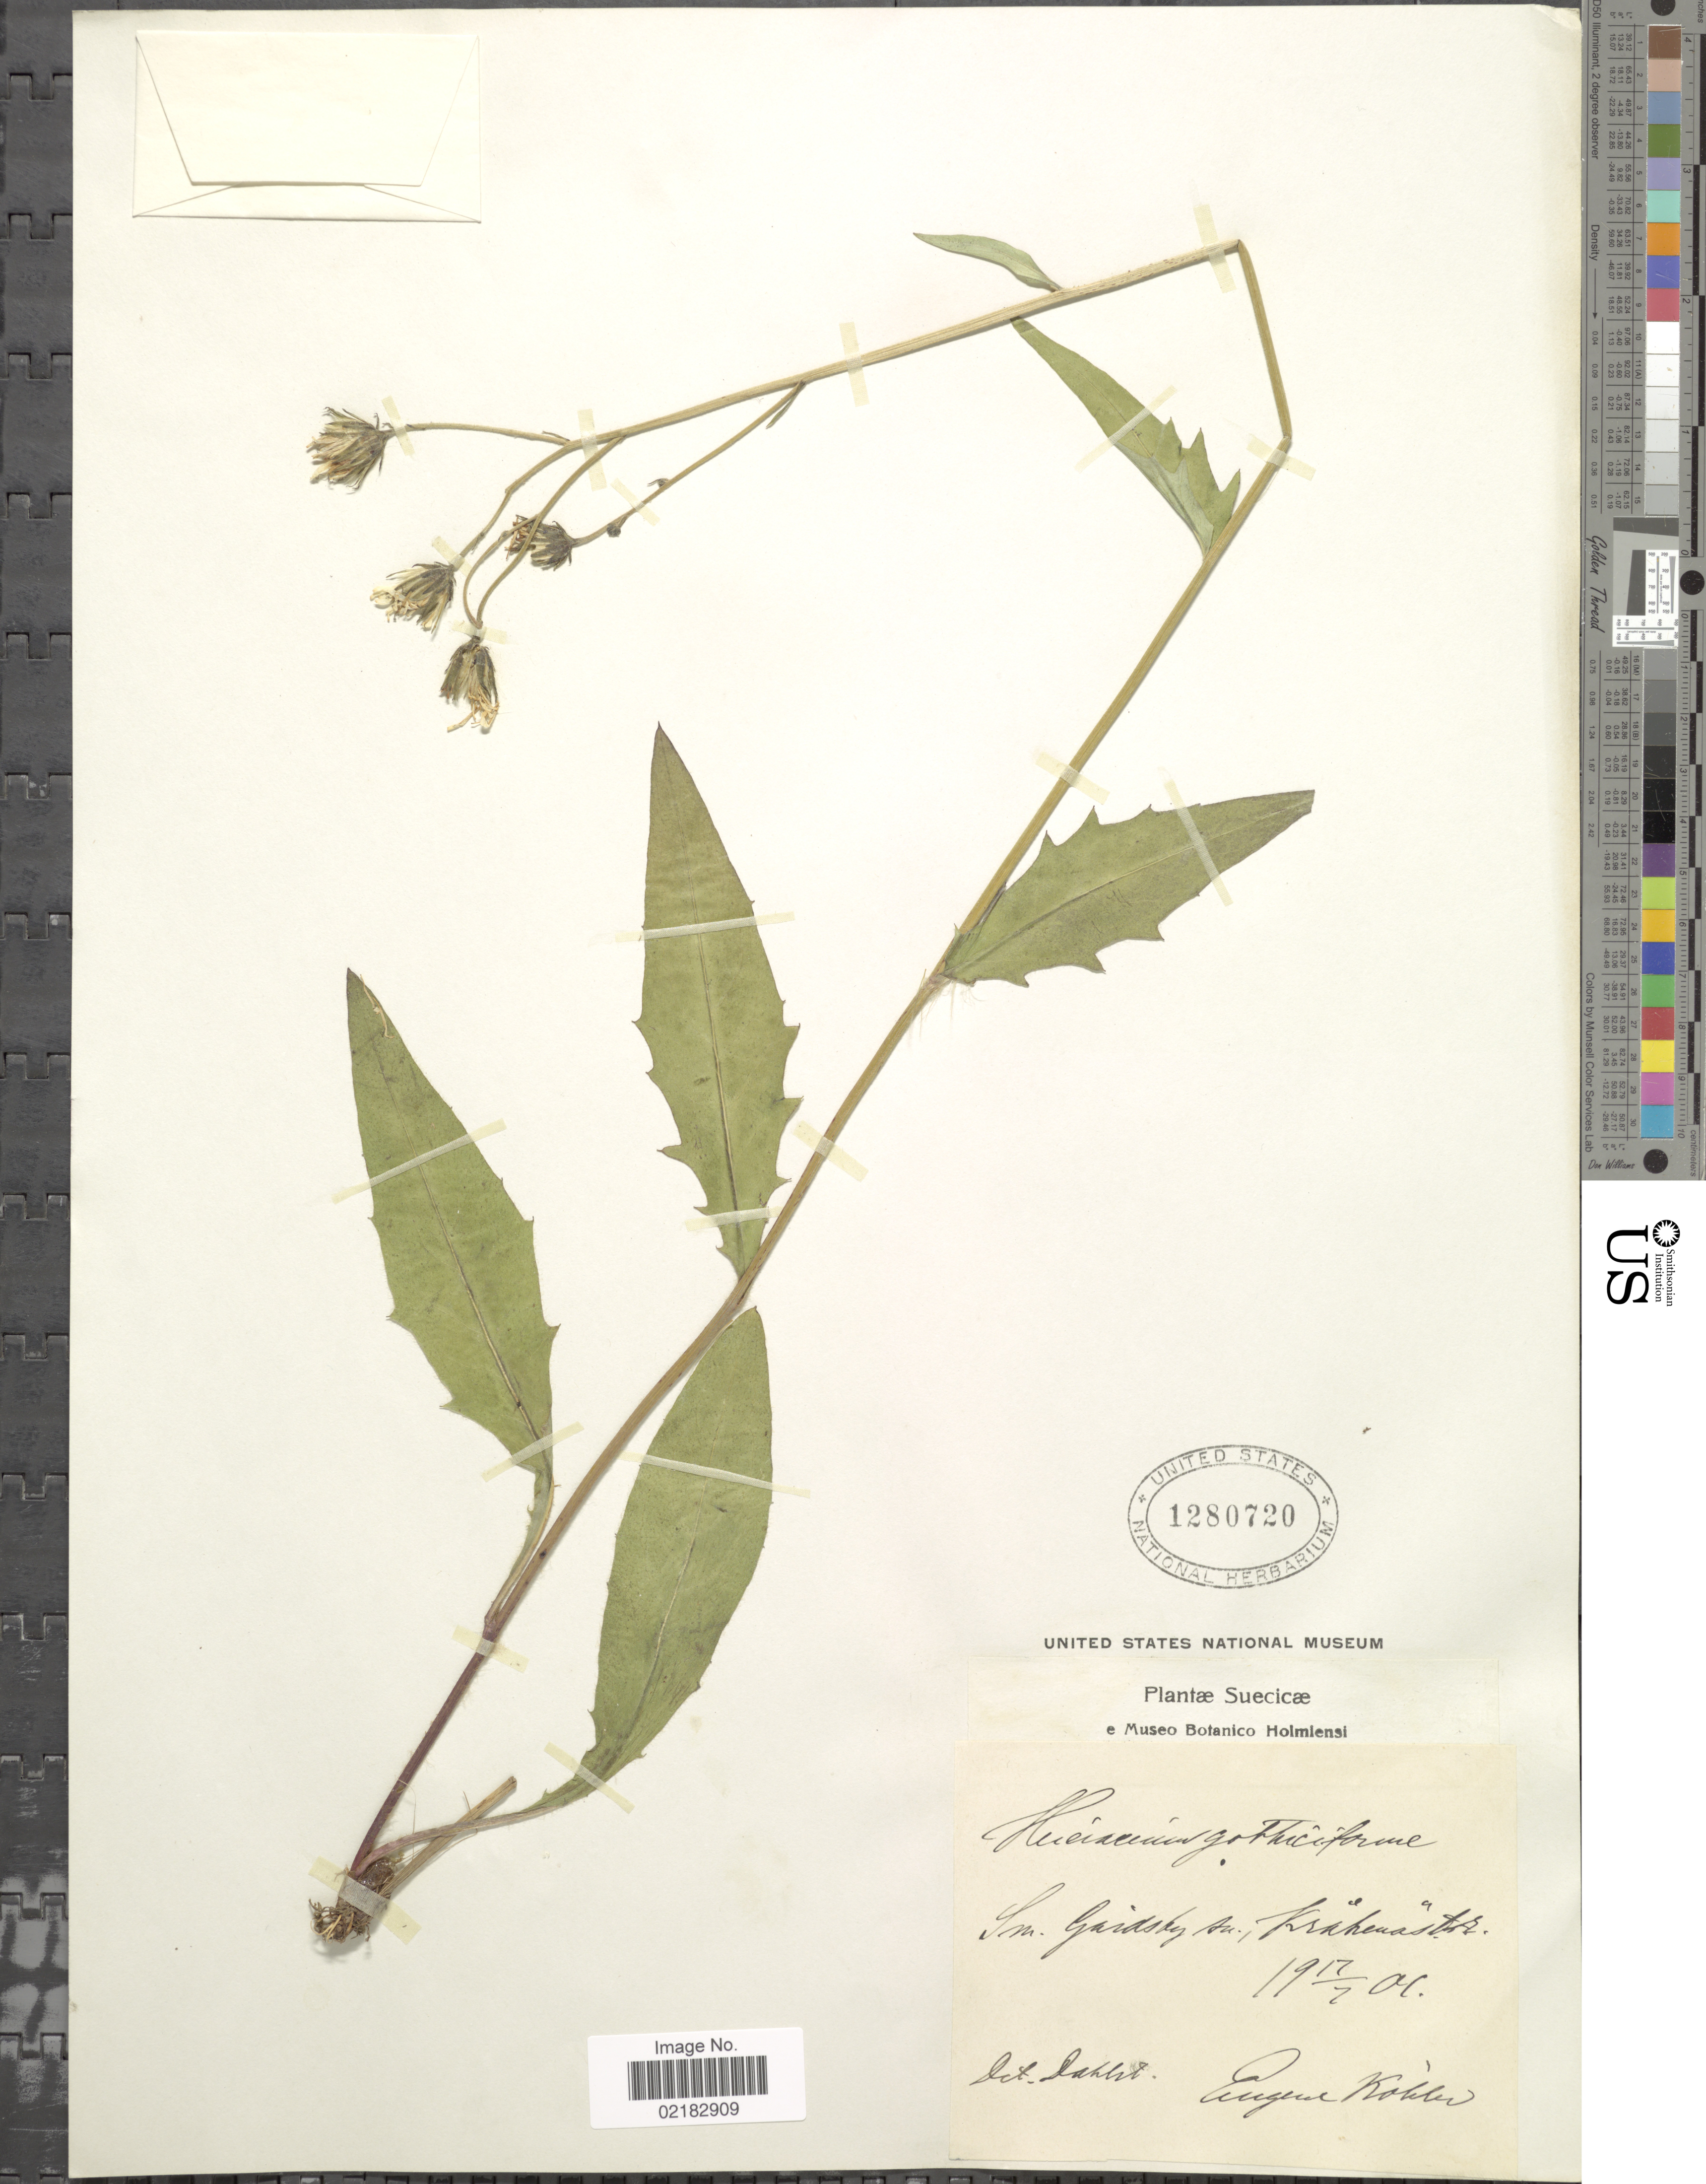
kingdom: Plantae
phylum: Tracheophyta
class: Magnoliopsida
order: Asterales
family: Asteraceae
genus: Hieracium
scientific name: Hieracium laevigatum subsp. gothiciforme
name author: (Dahlst.) Zahn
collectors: E. Kohler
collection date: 1901-07-17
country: Sweden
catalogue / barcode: US 1280720